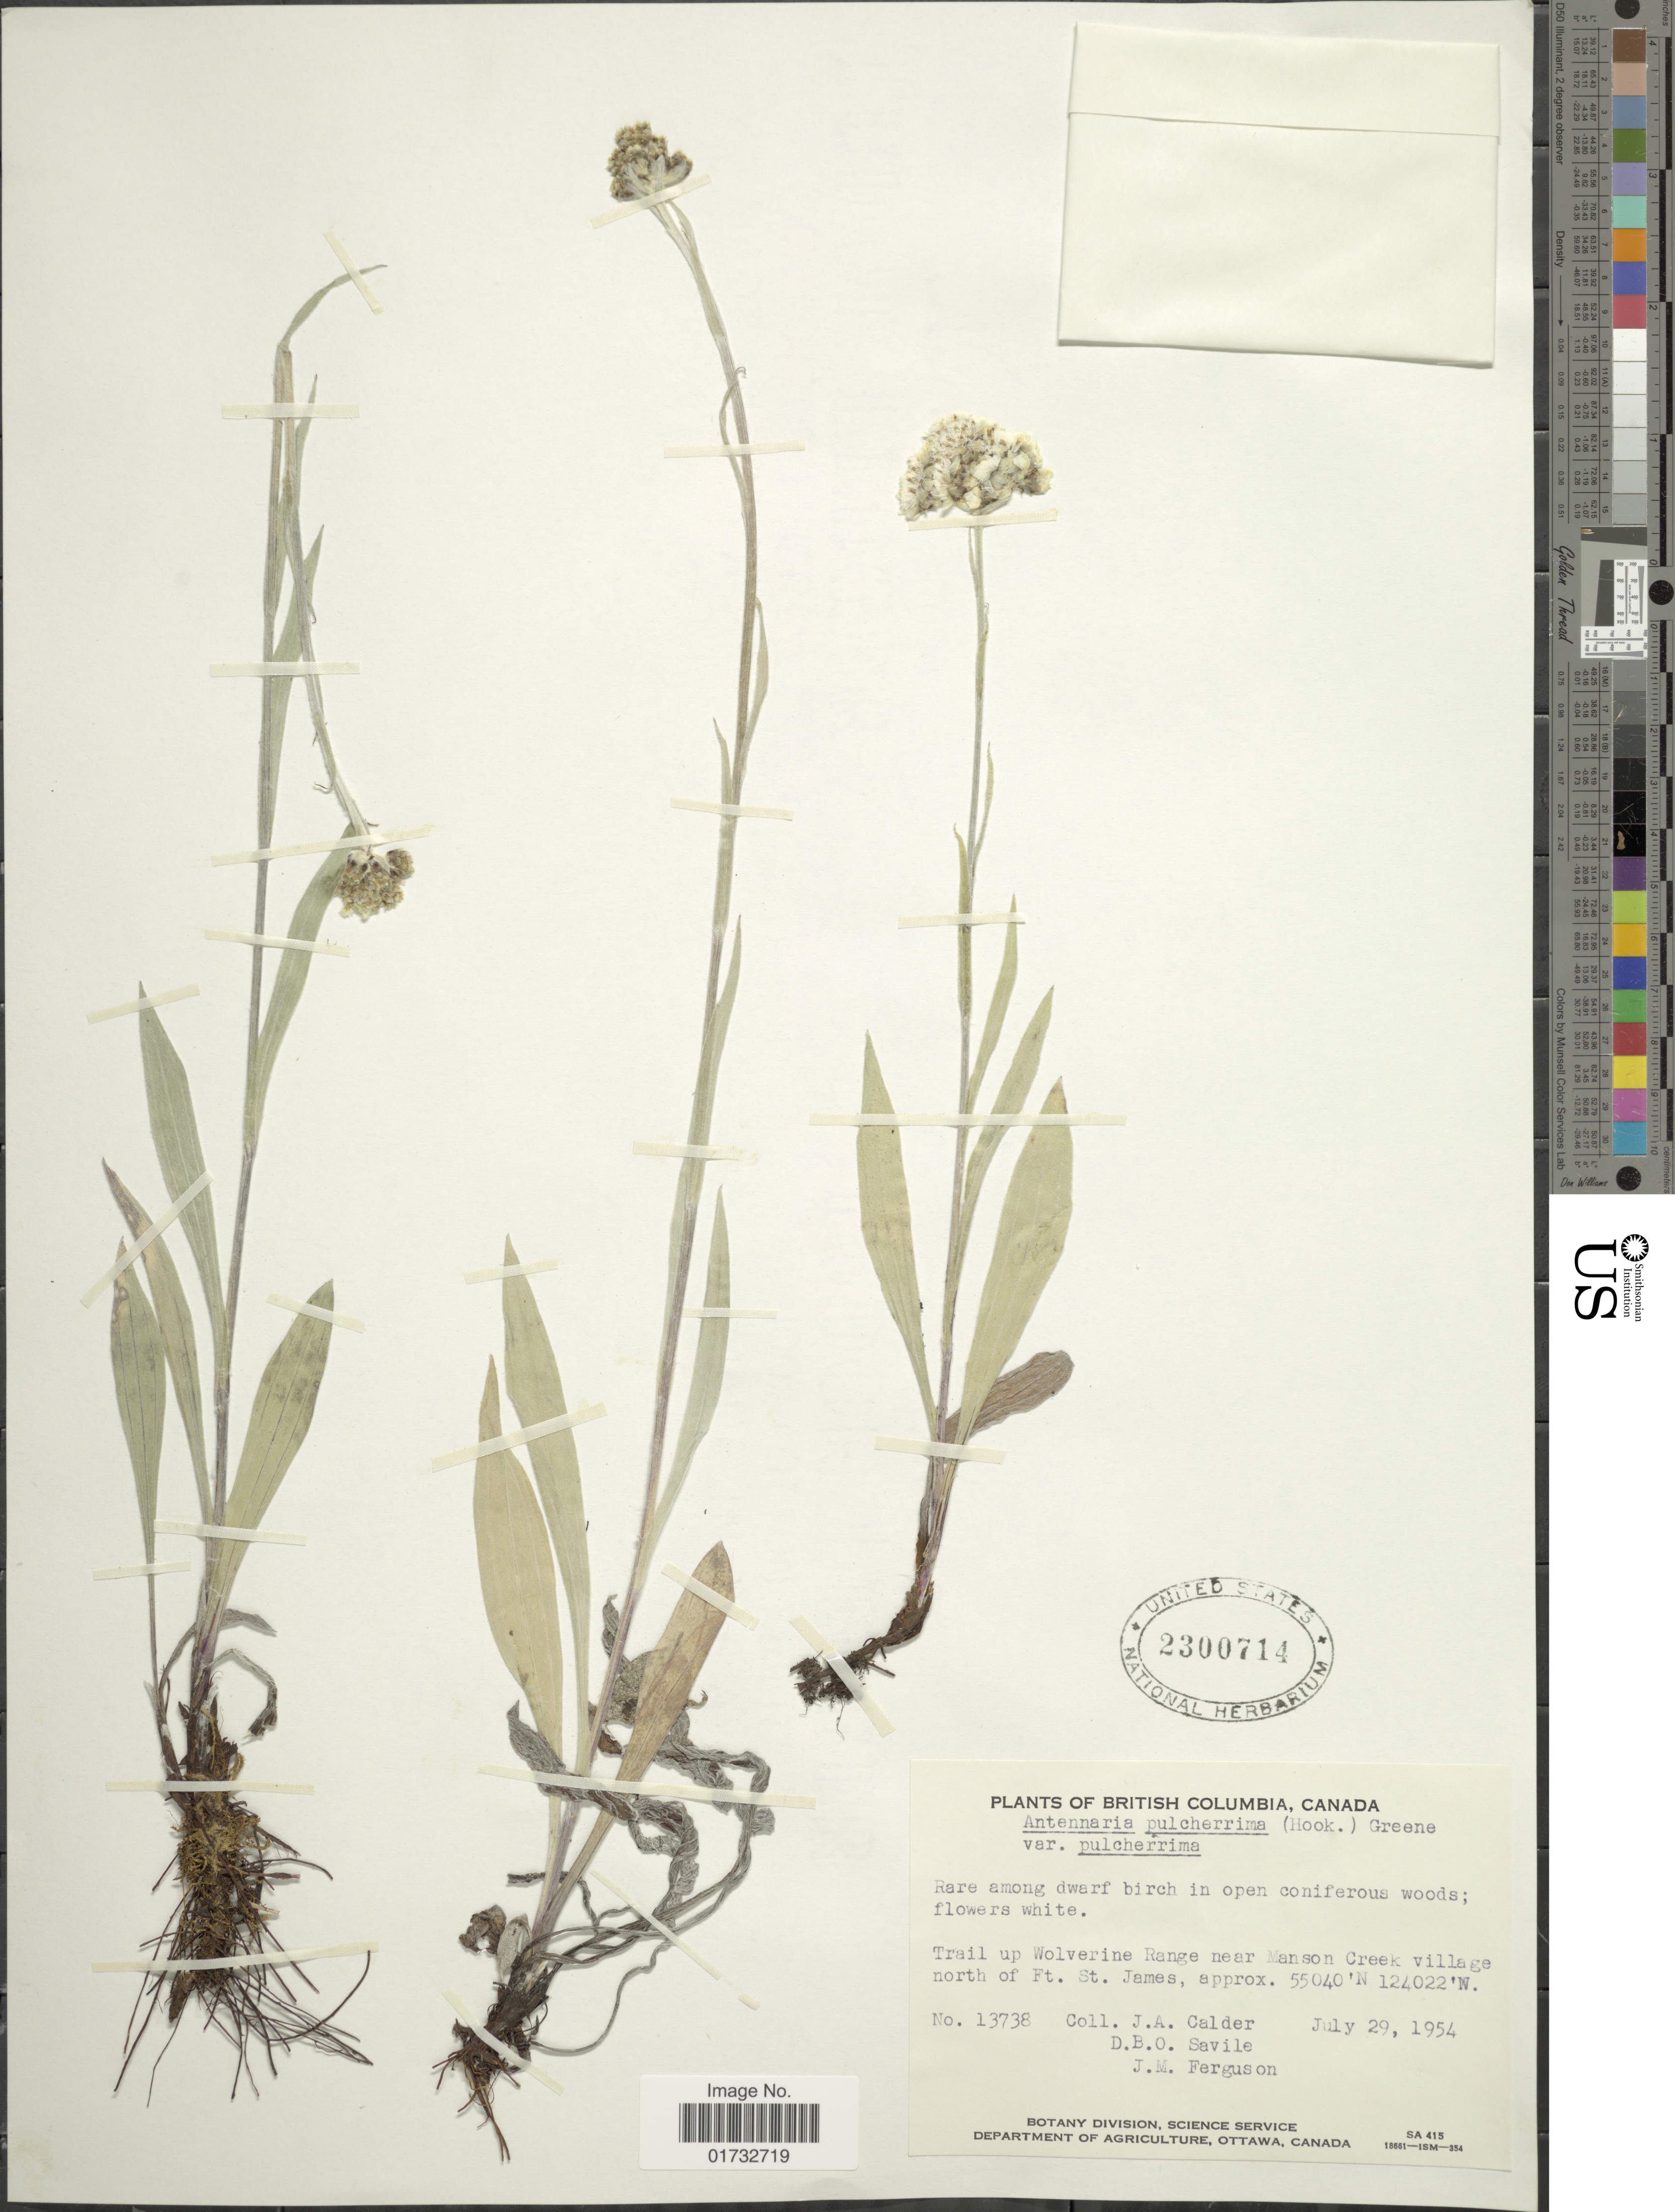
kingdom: Plantae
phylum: Tracheophyta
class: Magnoliopsida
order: Asterales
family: Asteraceae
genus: Antennaria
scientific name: Antennaria pulcherrima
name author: (Hook.) Greene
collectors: J. A. Calder, D. Savile & J. M. Ferguson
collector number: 13738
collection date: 1954-07-29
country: Canada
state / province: British Columbia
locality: Trail up Wolverine Range near Manson Creek village north of Ft. St. James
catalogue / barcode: US 2300714